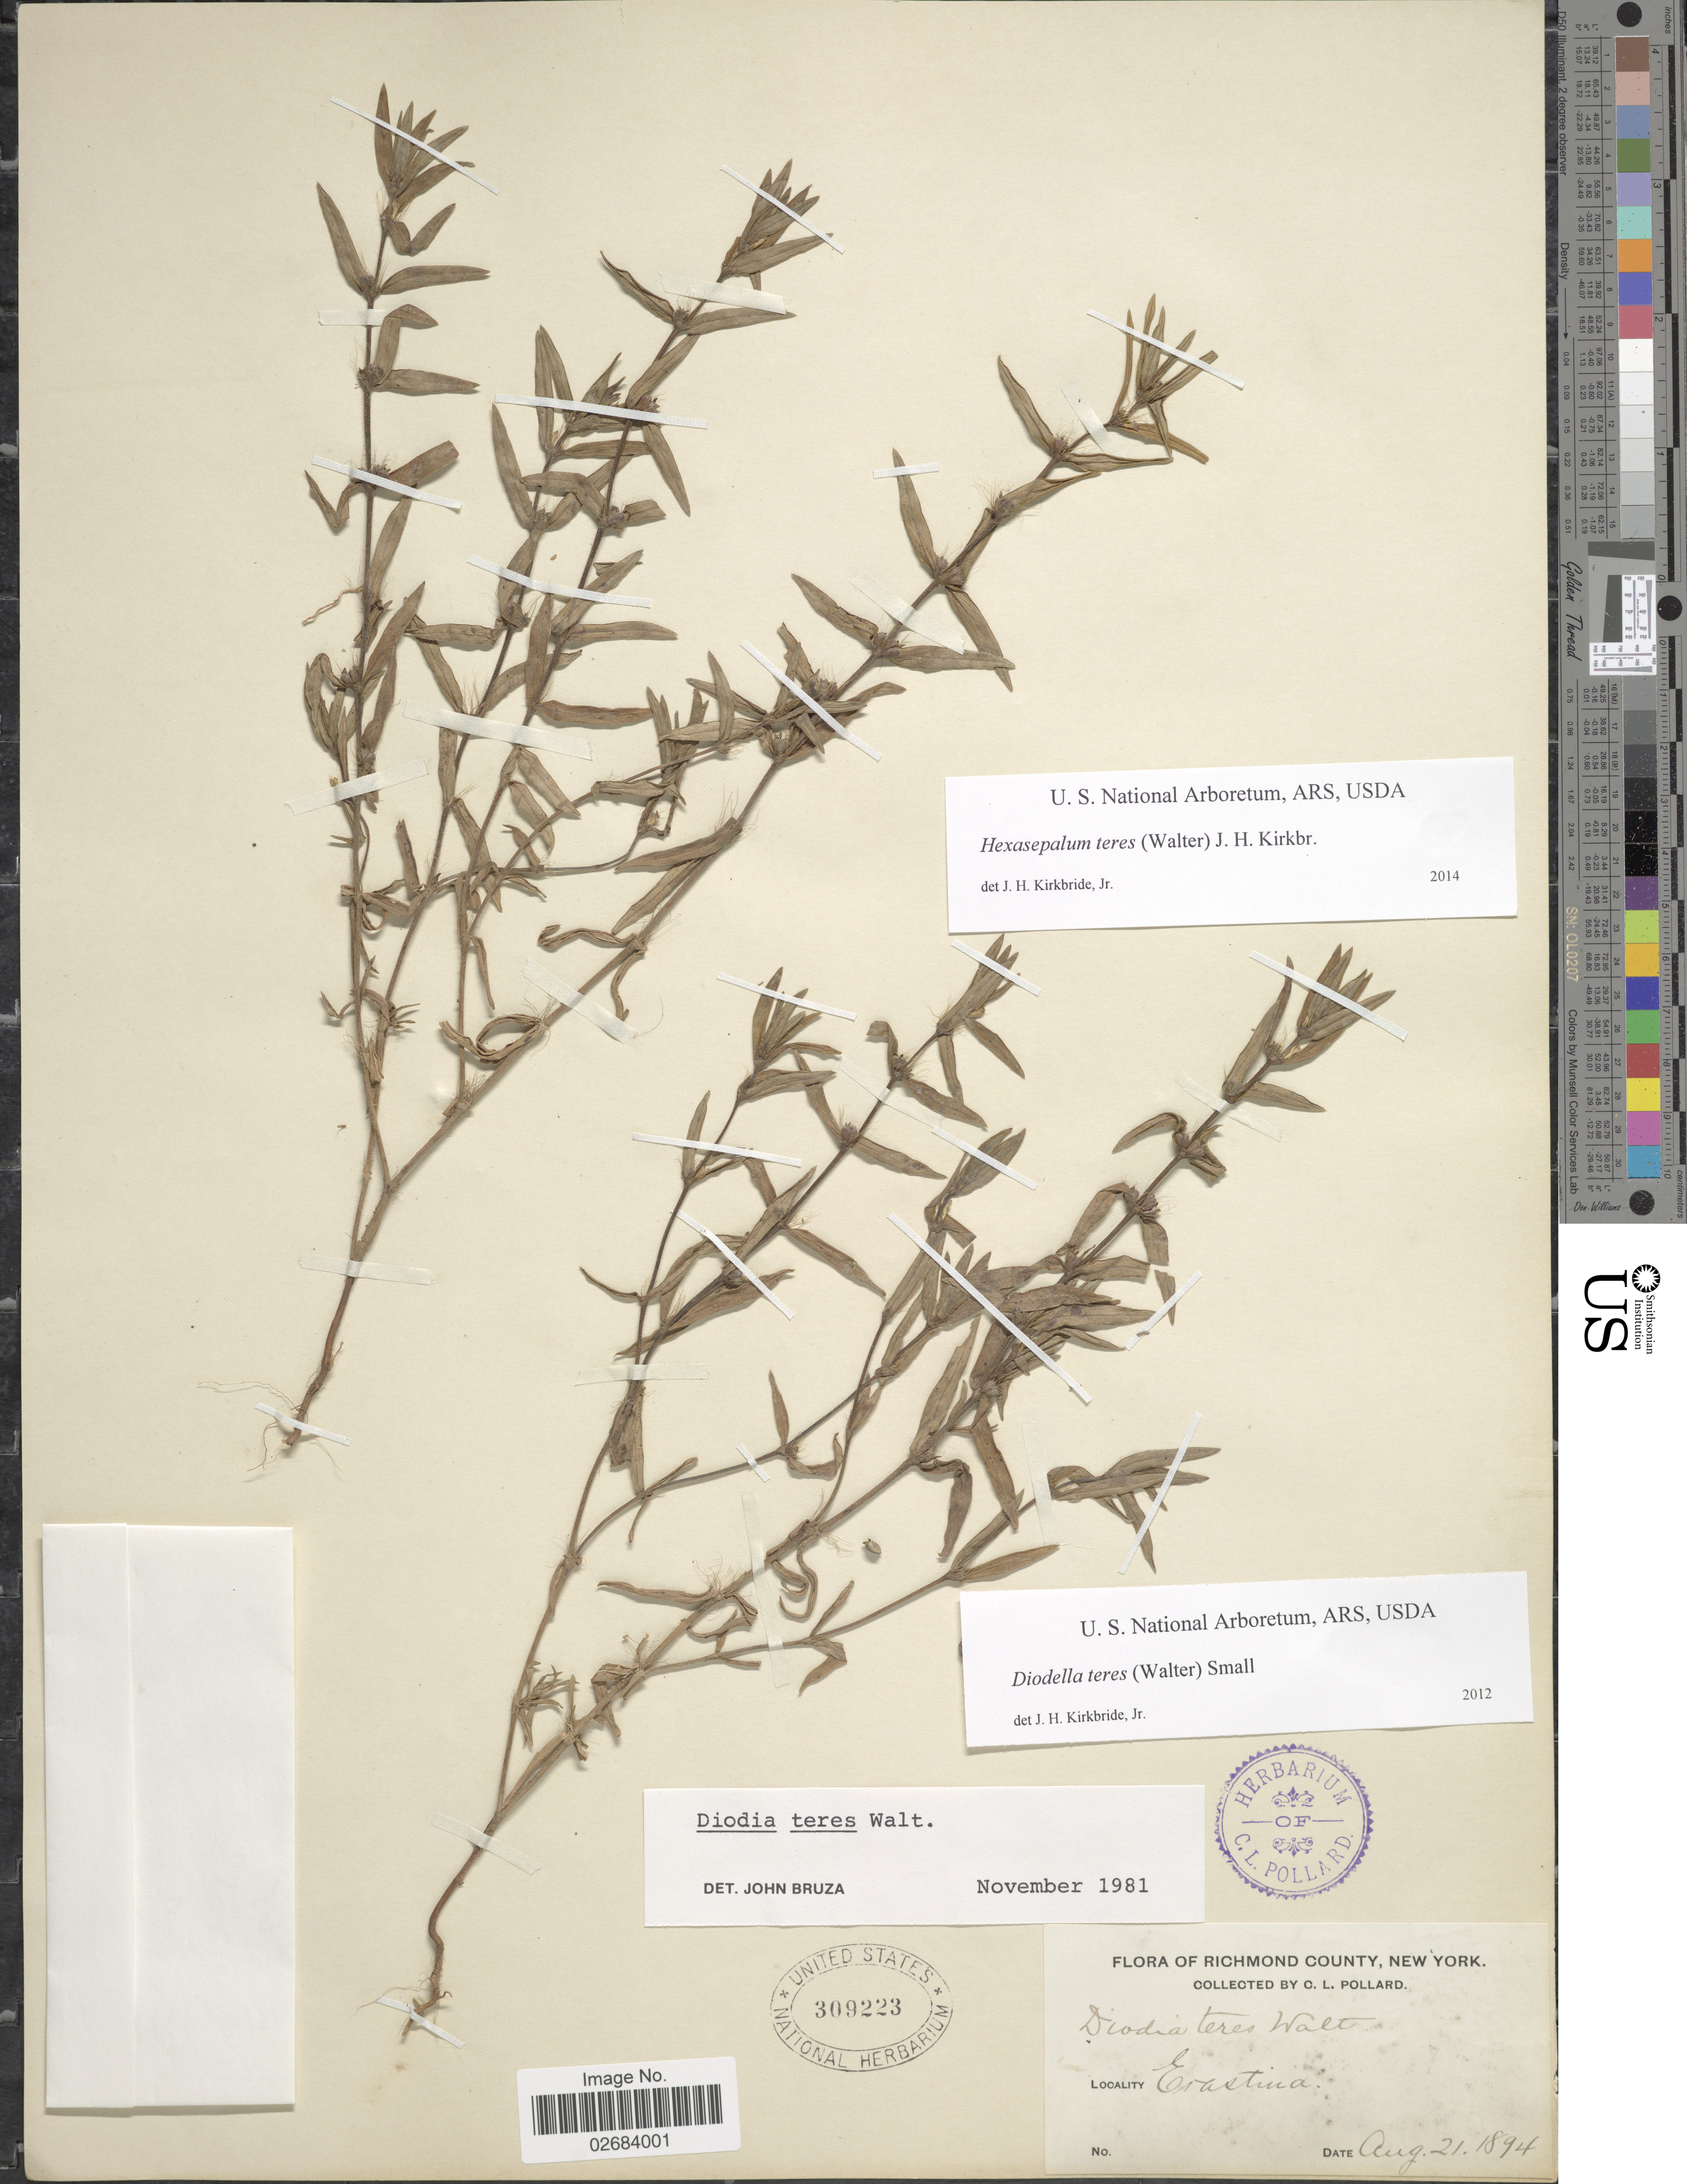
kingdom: Plantae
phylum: Tracheophyta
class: Magnoliopsida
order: Gentianales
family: Rubiaceae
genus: Diodia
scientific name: Diodia teres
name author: Walter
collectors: C. L. Pollard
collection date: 1894-08-21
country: United States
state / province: New York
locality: Richmond County, Erastina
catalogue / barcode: US 309223